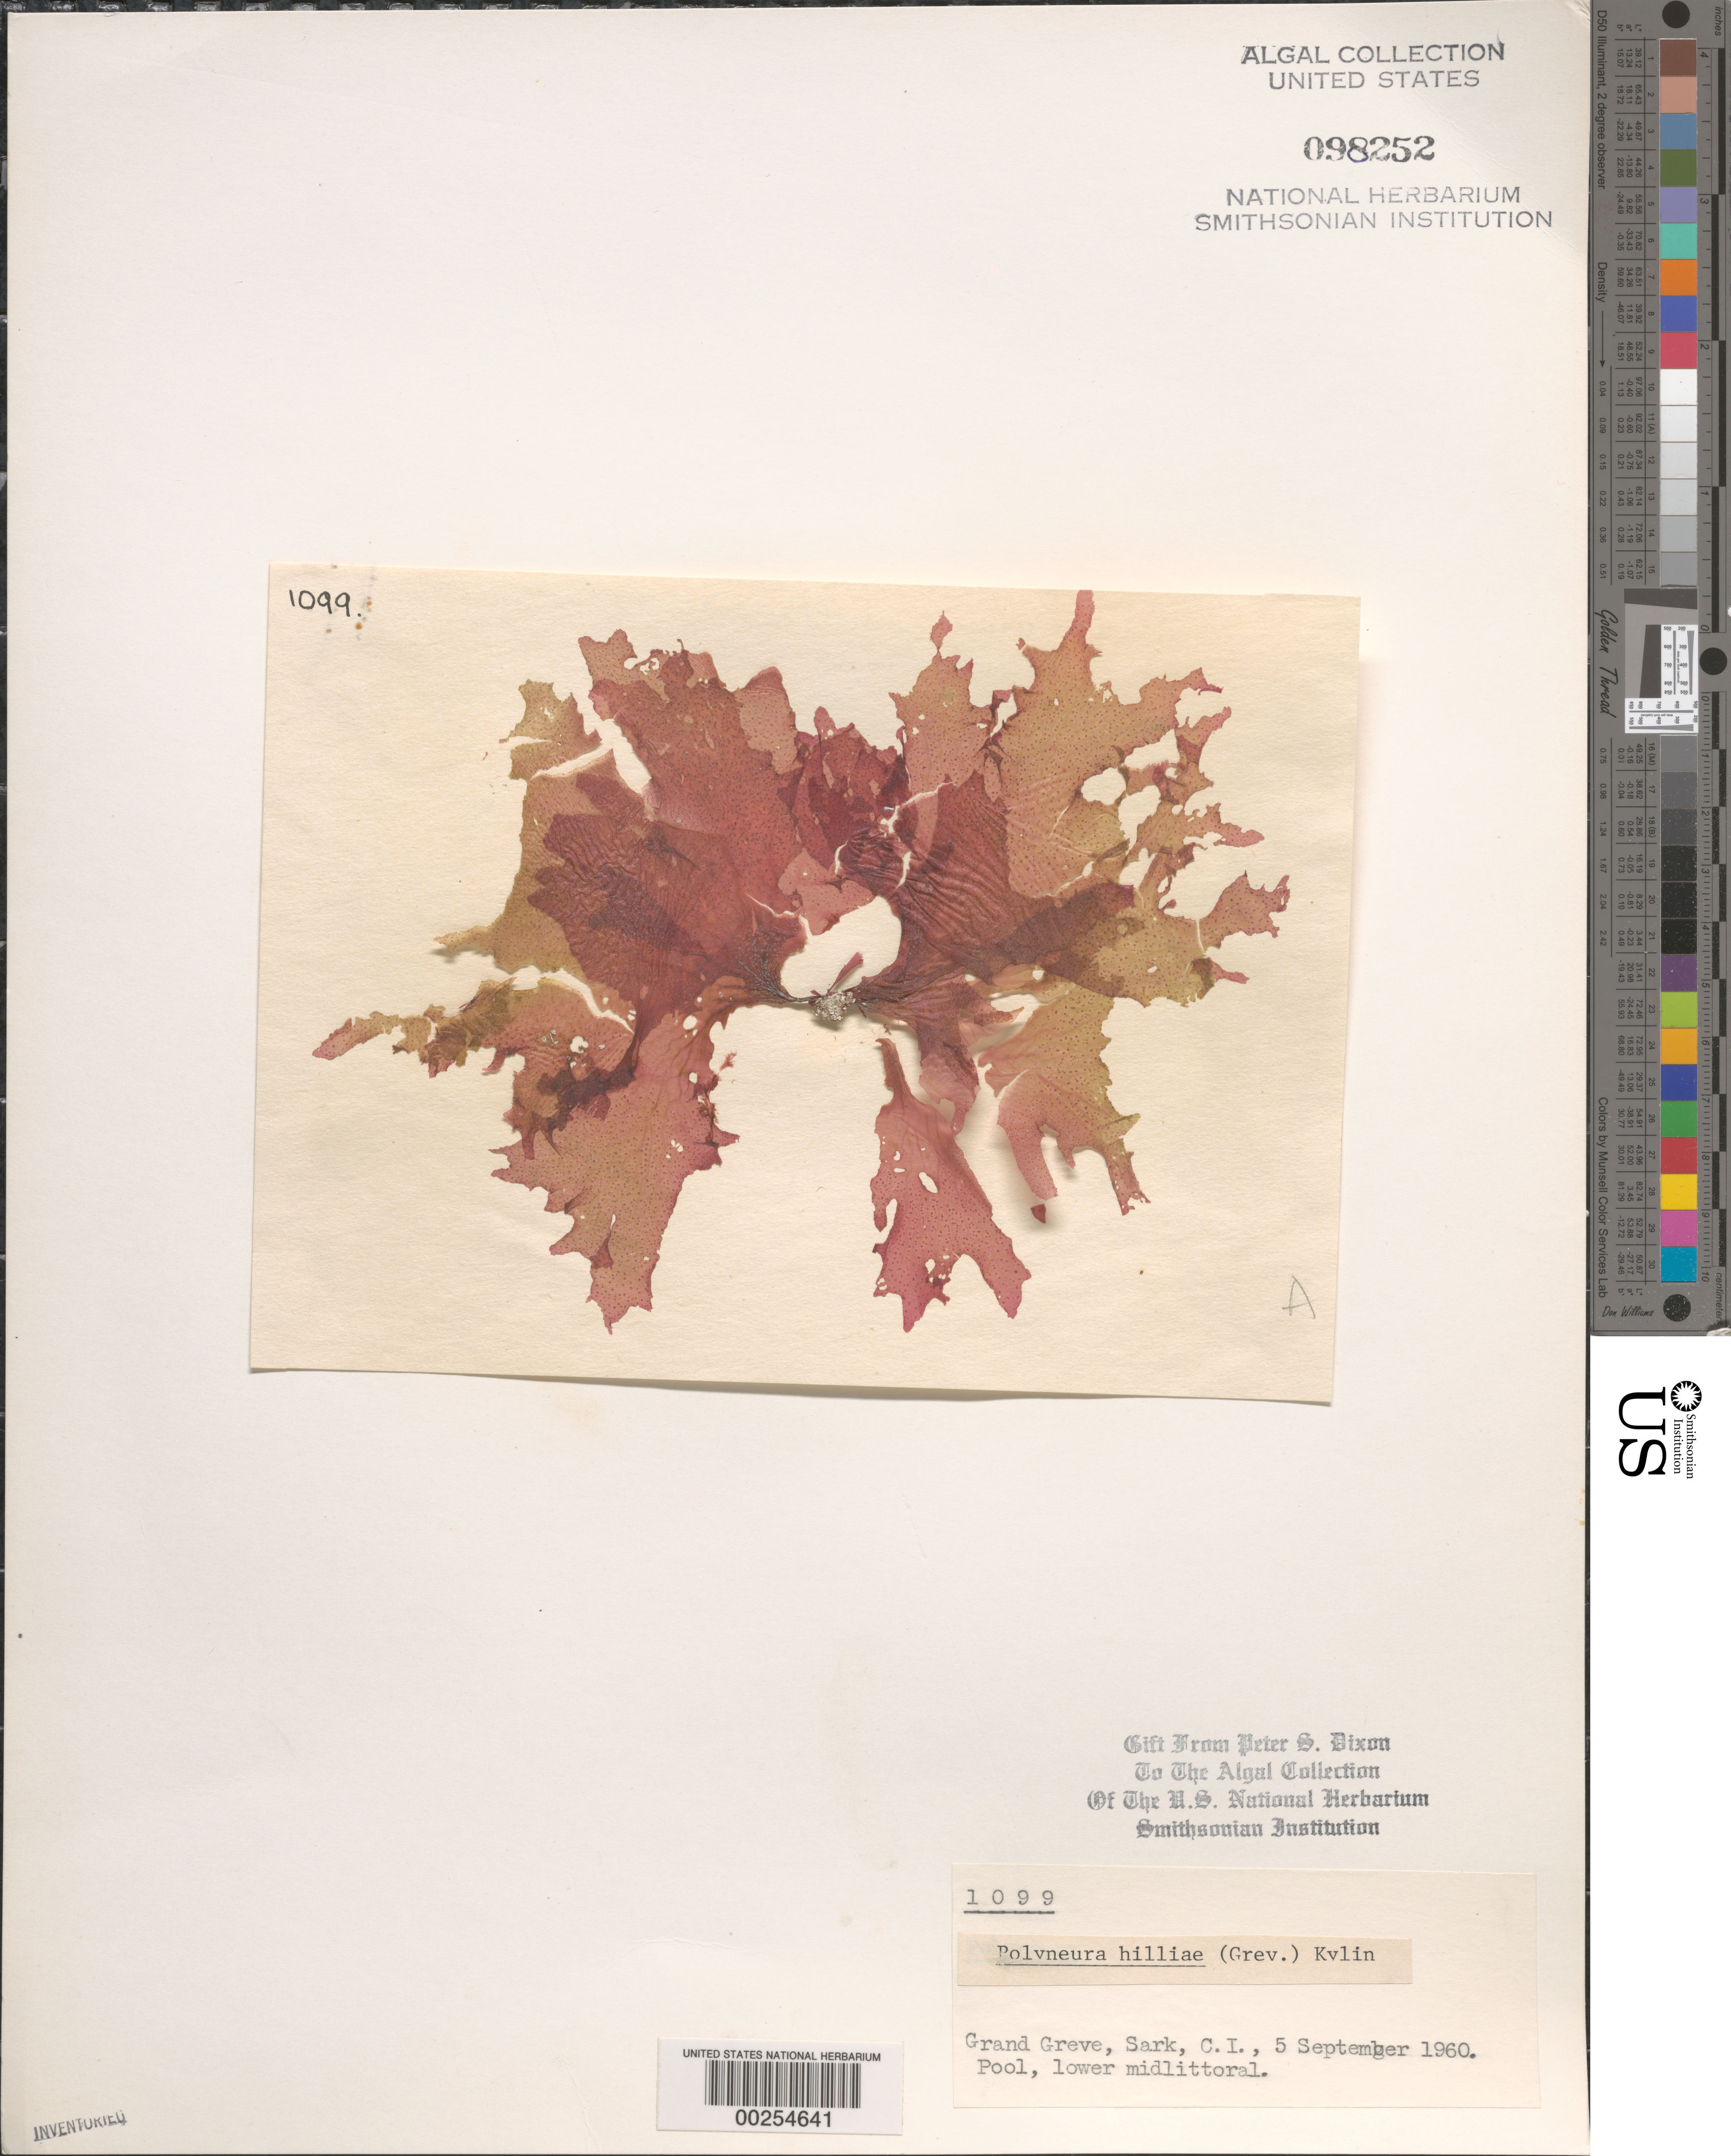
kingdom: Plantae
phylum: Rhodophyta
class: Florideophyceae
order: Ceramiales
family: Delesseriaceae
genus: Polyneura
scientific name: Polyneura bonnemaisonii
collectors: P. S. Dixon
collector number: PSD 1099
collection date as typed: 05 Sep 1960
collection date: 1960-09-05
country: United Kingdom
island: Sark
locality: Grand Greve. Bailiwick of Guernsey.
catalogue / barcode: US 98252